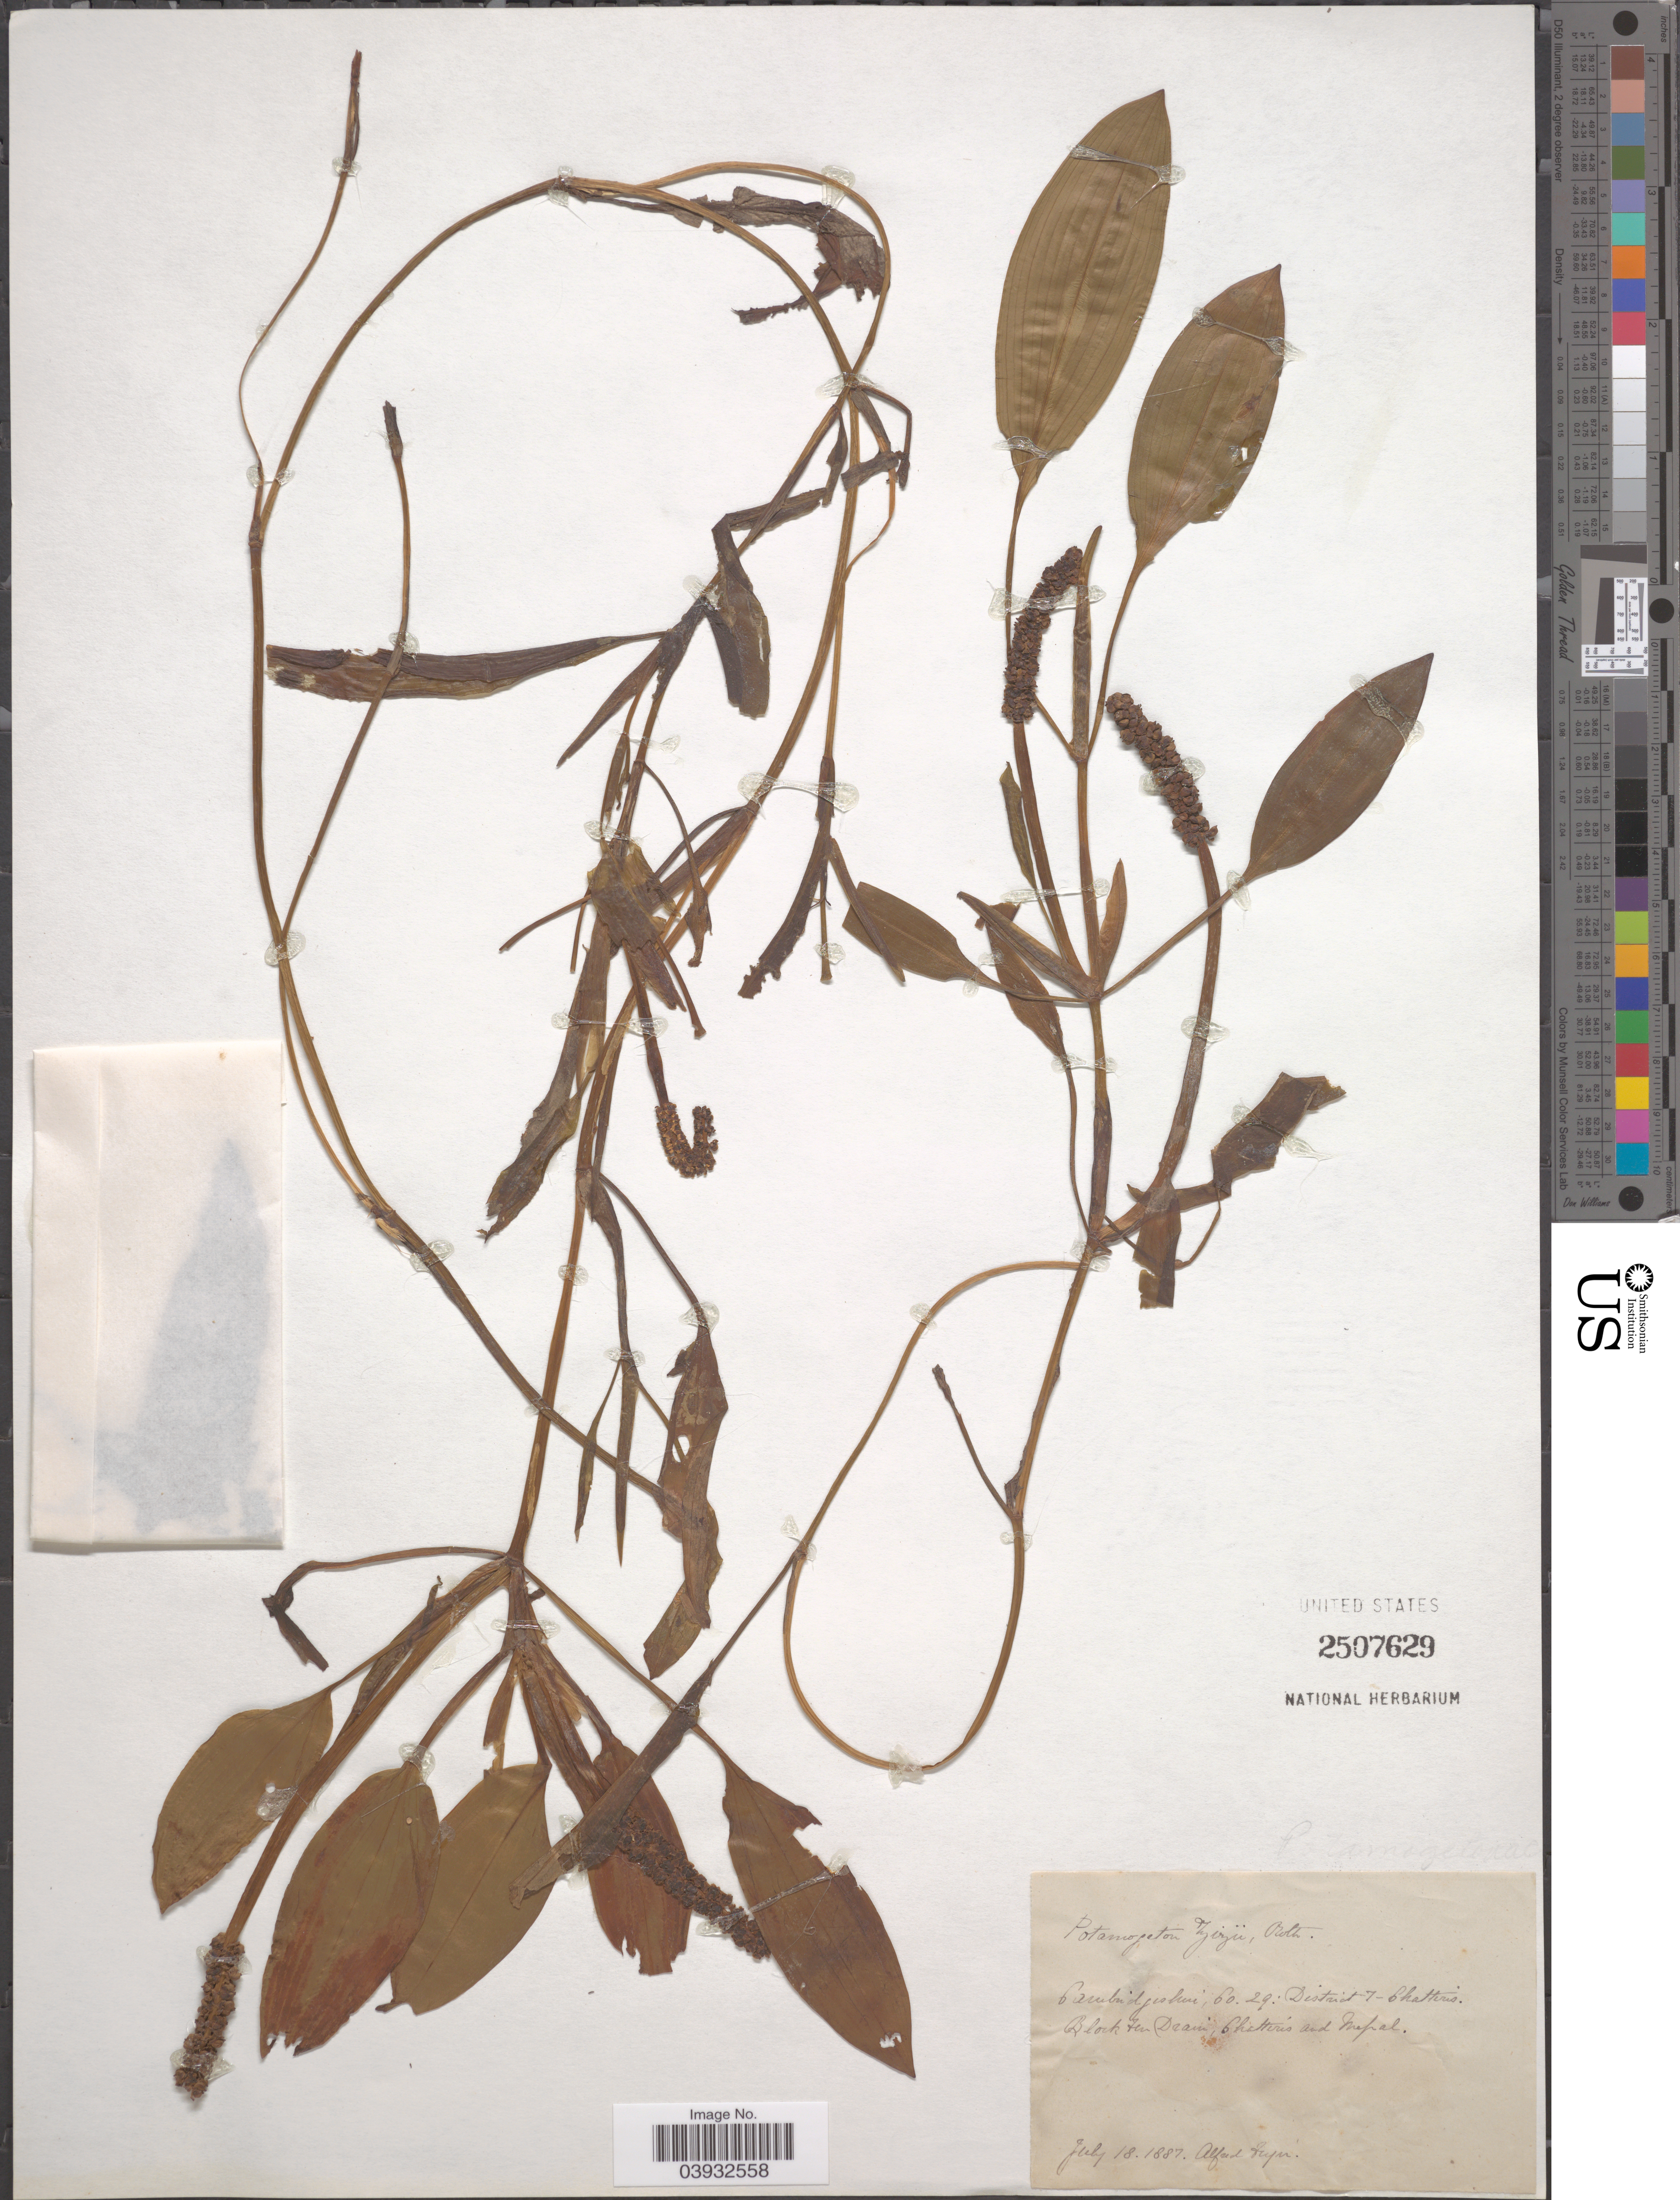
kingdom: Plantae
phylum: Tracheophyta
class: Liliopsida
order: Alismatales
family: Potamogetonaceae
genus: Potamogeton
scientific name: Potamogeton lucens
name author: L.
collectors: A. Fryer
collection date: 1887-07-18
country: United Kingdom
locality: Cambridgeshire, Co. 29: District 7-Chatteris. Block fen Drain, Chatteris and Mepal.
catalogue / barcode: US 2507629